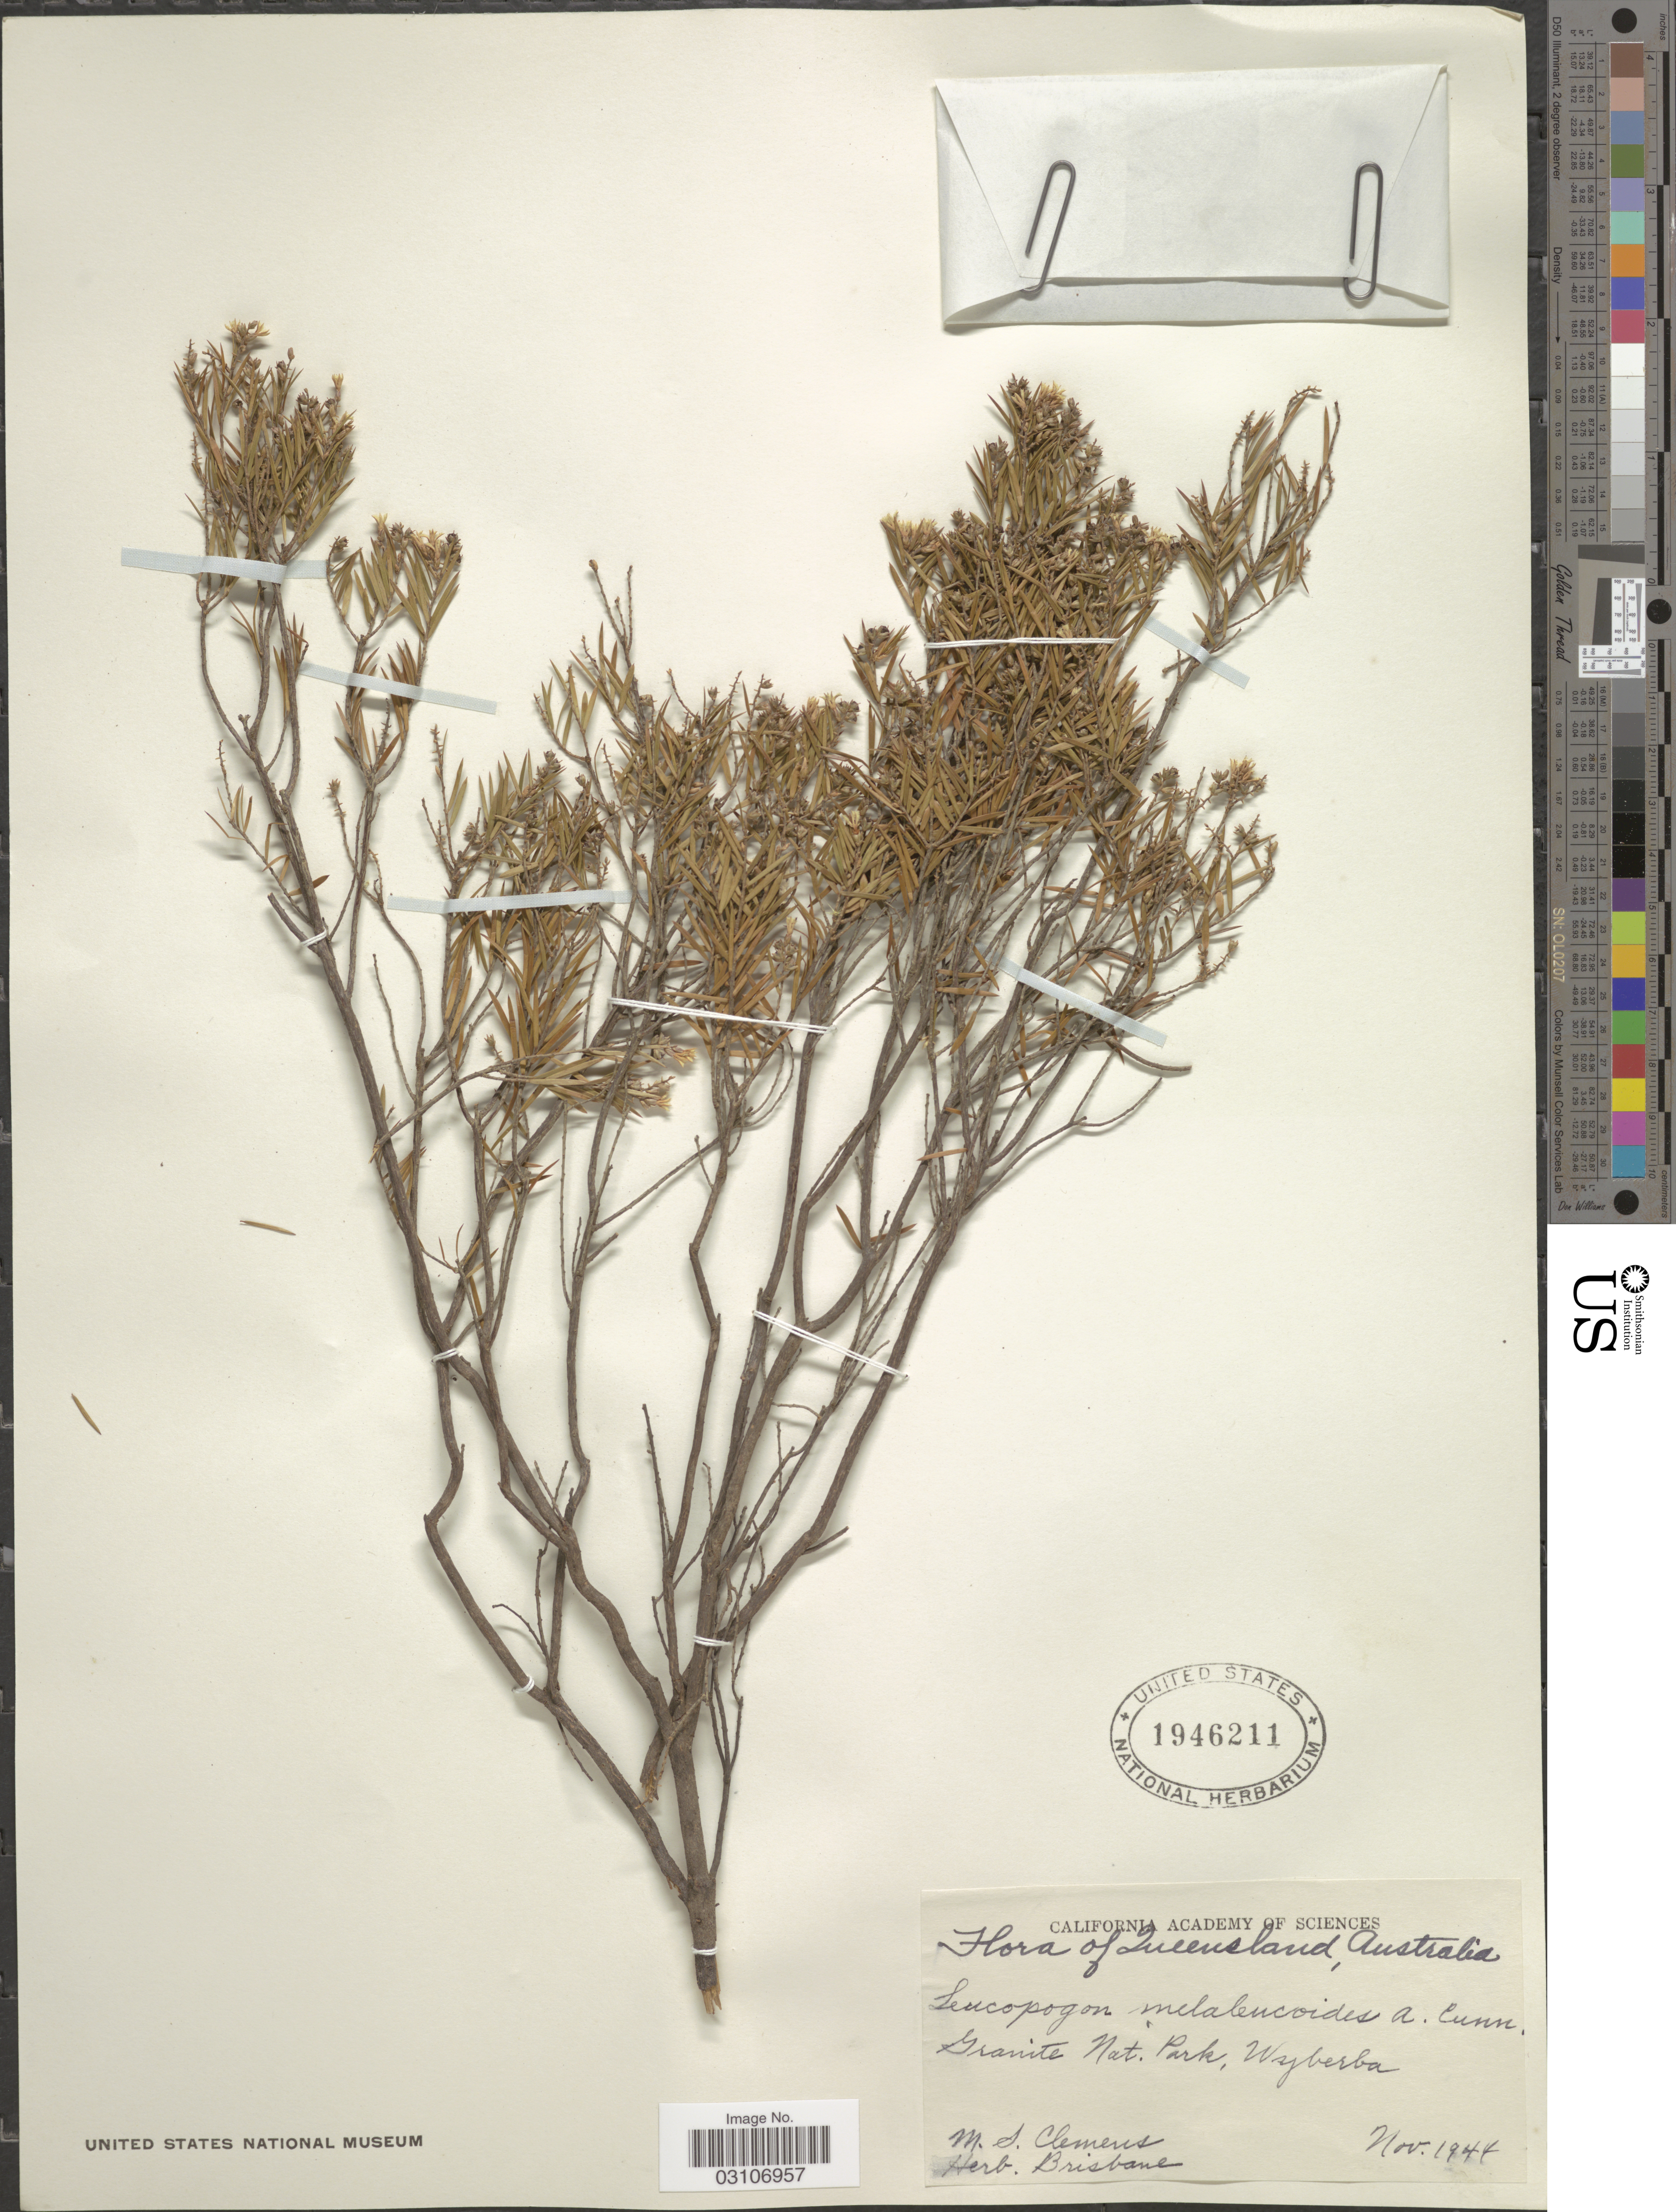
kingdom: Plantae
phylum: Tracheophyta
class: Magnoliopsida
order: Ericales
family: Ericaceae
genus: Leucopogon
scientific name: Leucopogon melaleucoides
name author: A. Cunn. ex DC.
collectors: M. S. Clemens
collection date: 1944-11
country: Australia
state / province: Queensland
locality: Granite Nat. Park, Wyberba.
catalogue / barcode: US 1946211